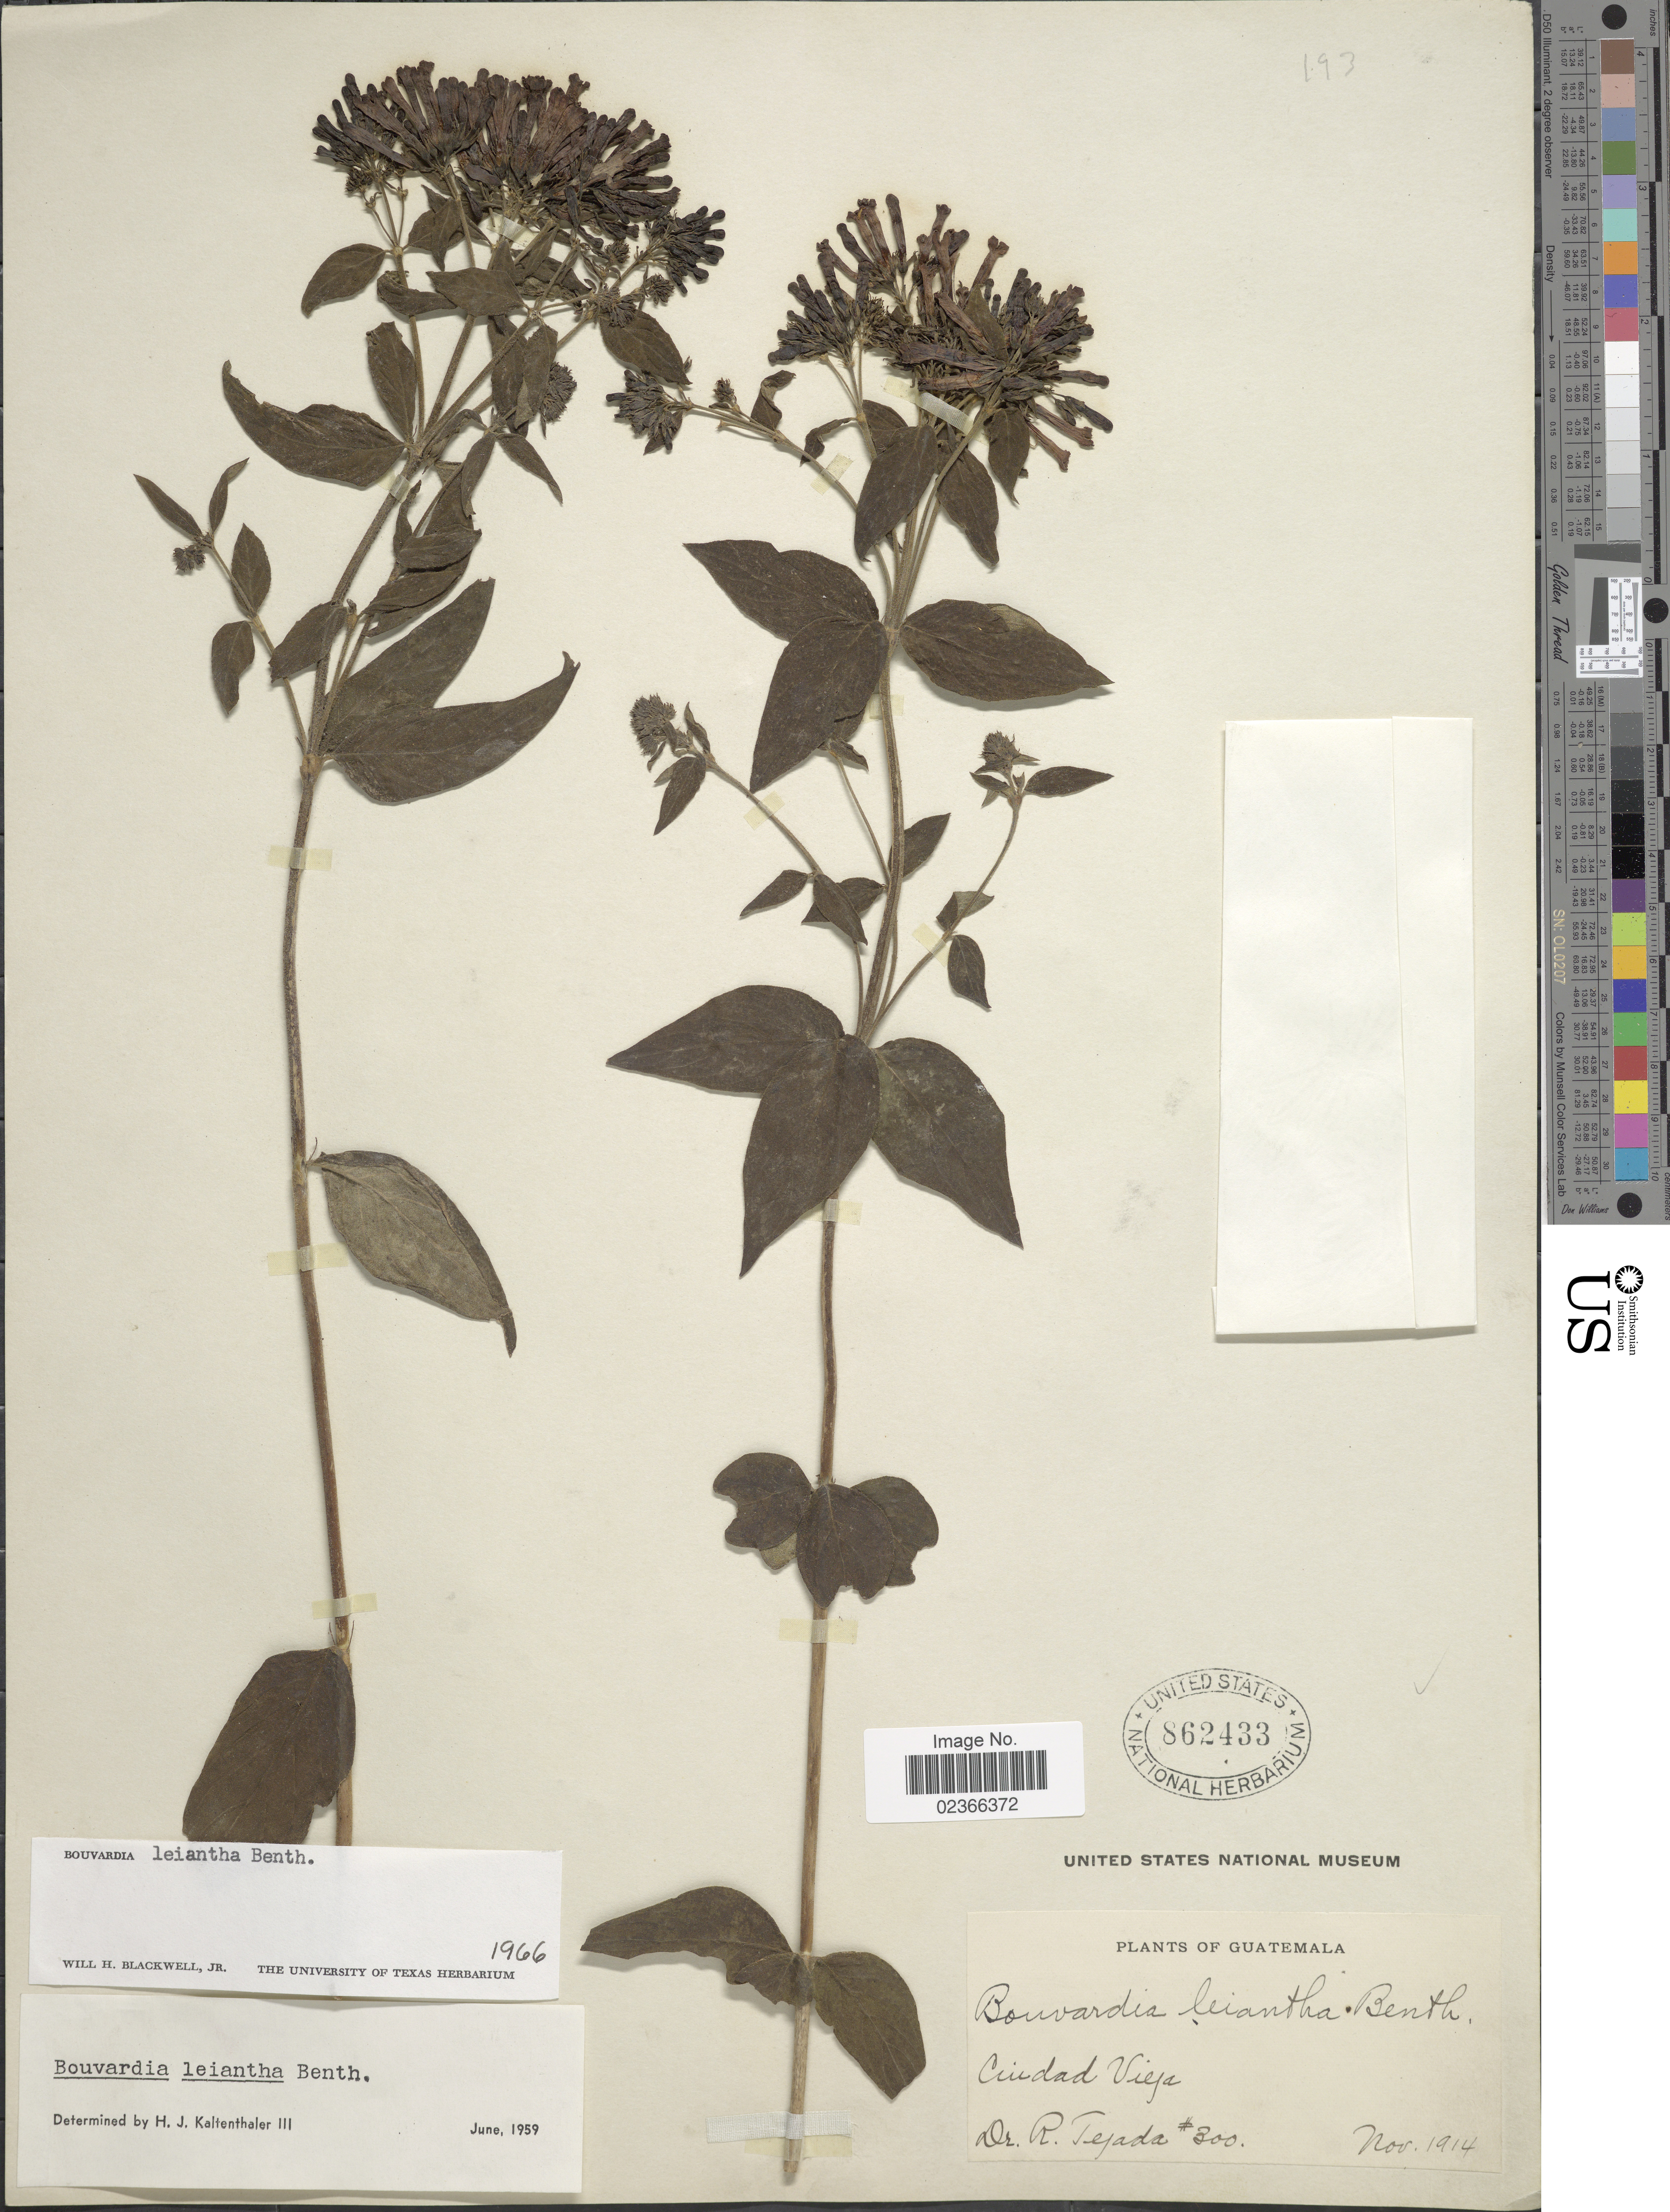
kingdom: Plantae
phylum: Tracheophyta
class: Magnoliopsida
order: Gentianales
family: Rubiaceae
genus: Bouvardia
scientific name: Bouvardia leiantha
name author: Benth.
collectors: R. Tejada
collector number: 300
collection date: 1914-11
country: Guatemala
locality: Ciudad Vieja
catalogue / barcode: US 862433